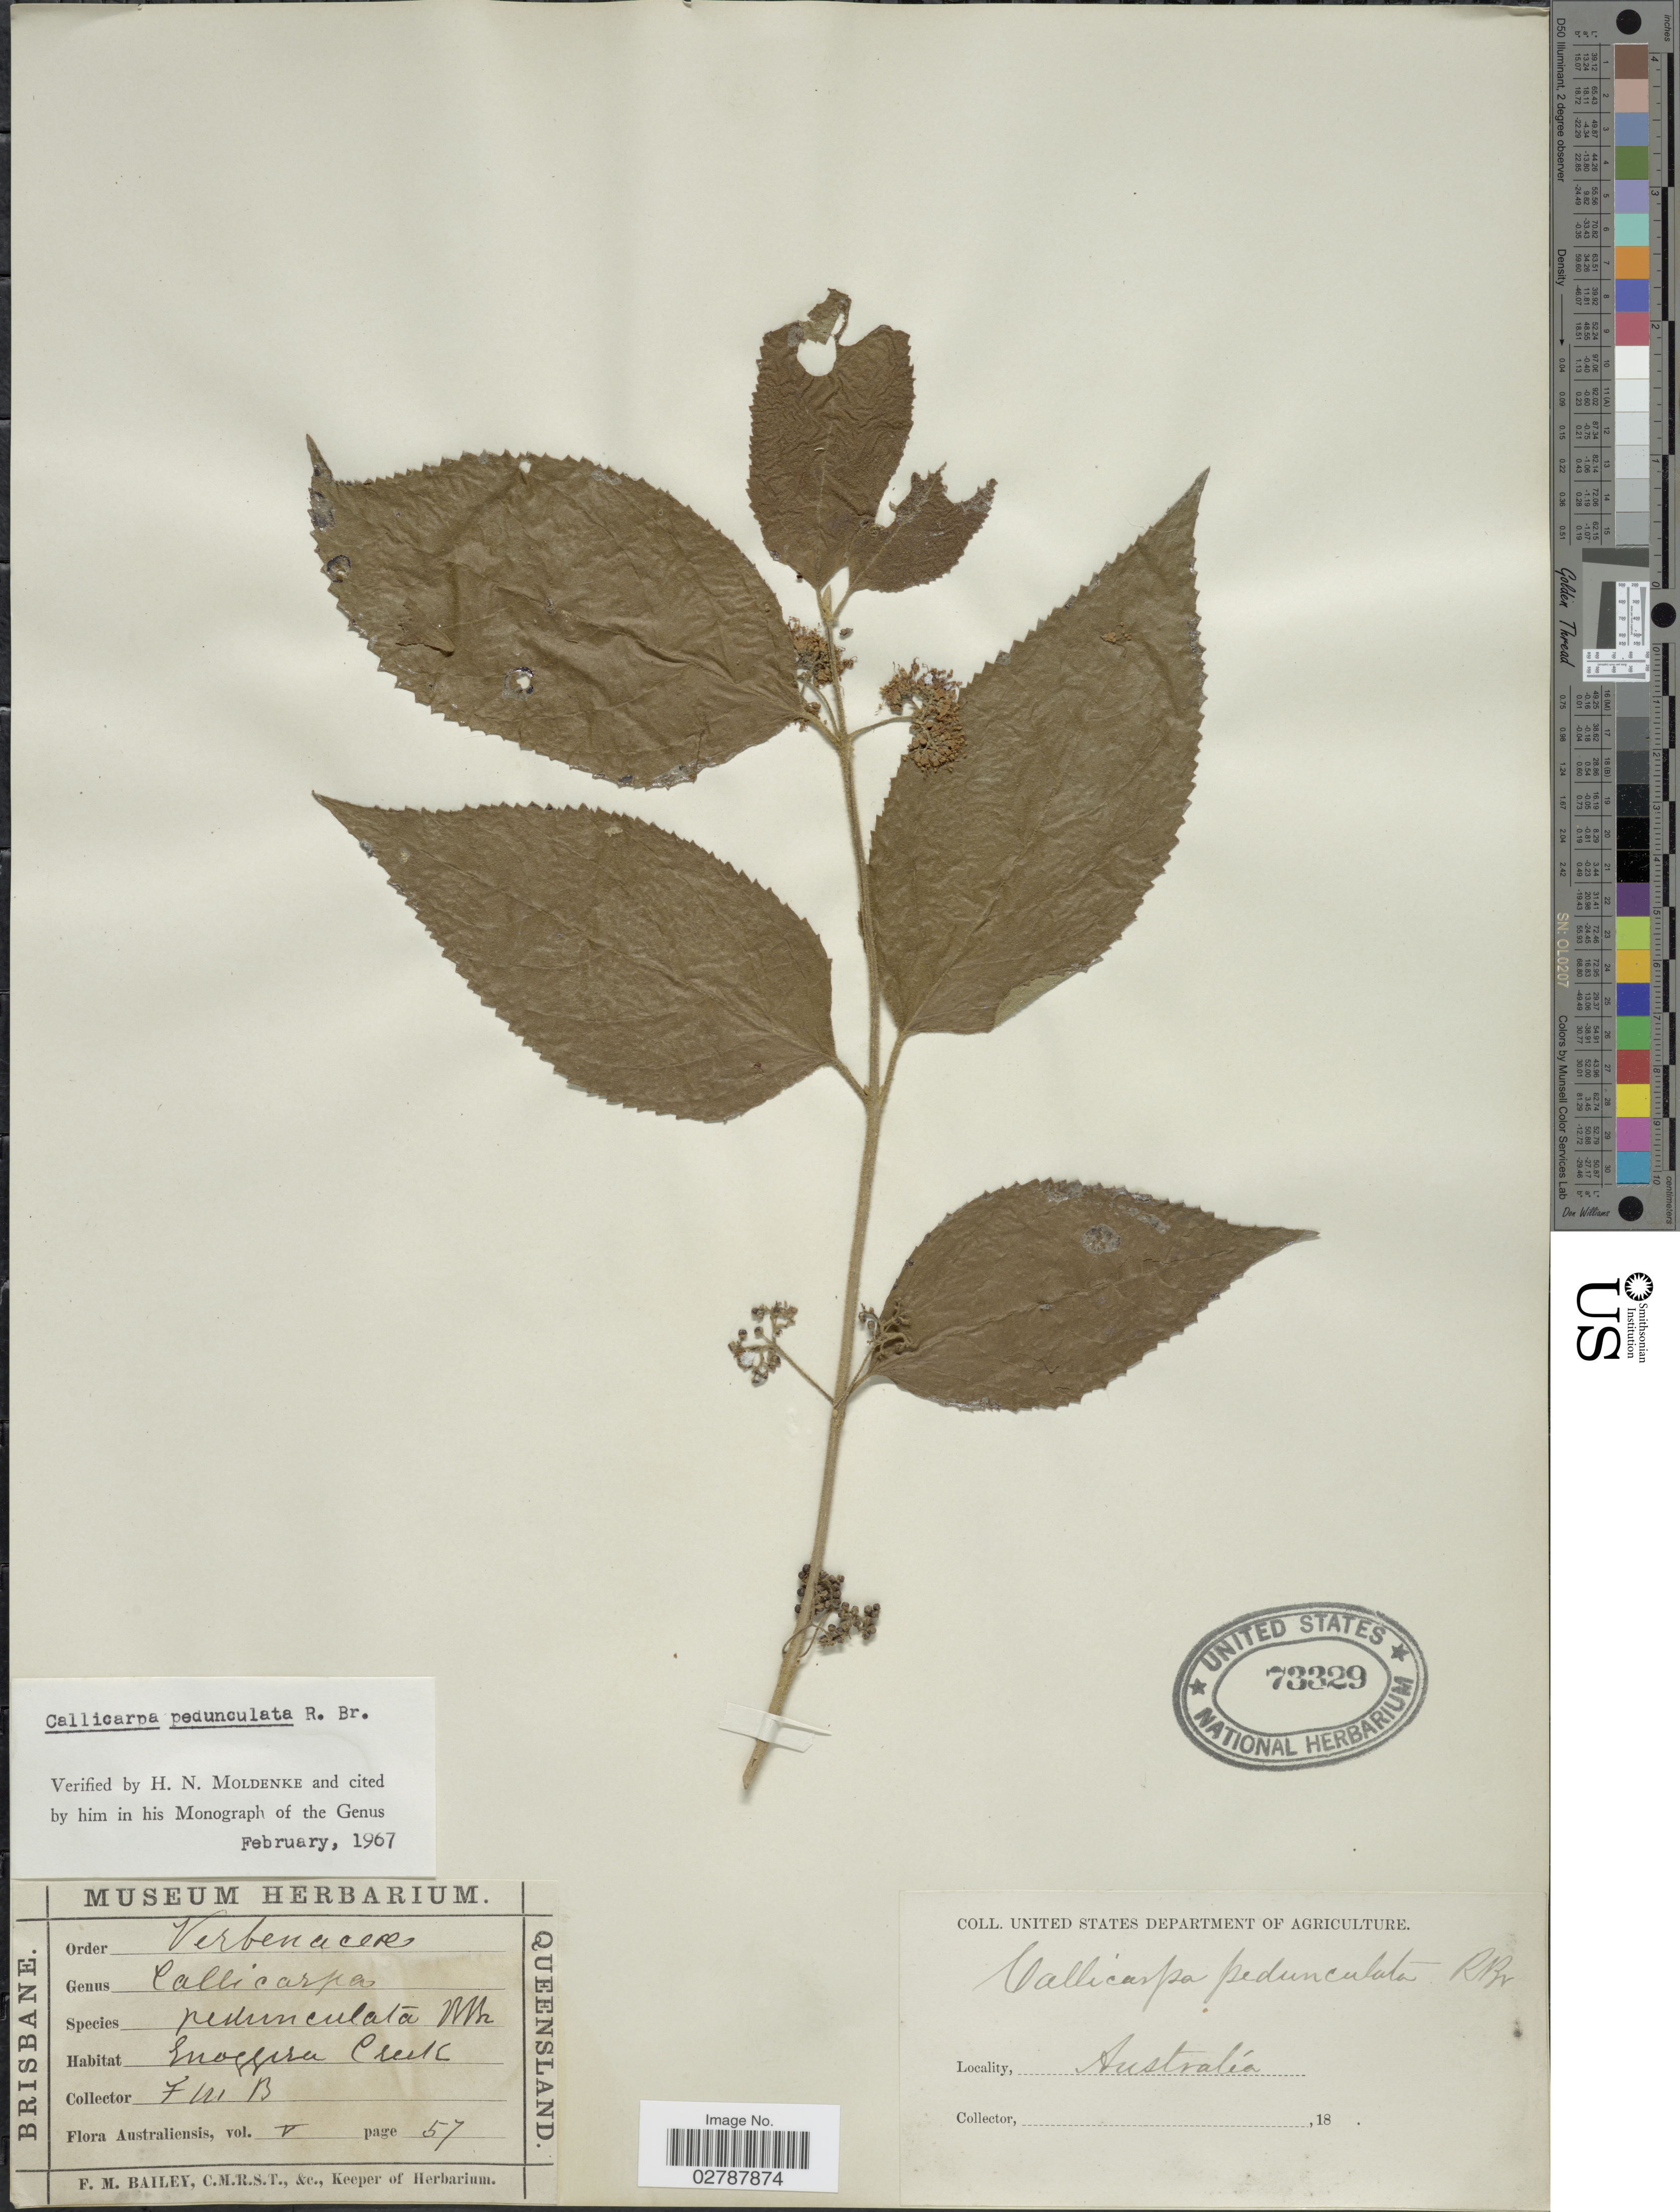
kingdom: Plantae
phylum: Tracheophyta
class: Magnoliopsida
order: Lamiales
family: Lamiaceae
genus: Callicarpa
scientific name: Callicarpa pedunculata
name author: R. Br.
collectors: F. M. Bailey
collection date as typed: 18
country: Australia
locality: Enoggera Creek. Brisbane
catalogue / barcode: US 73329